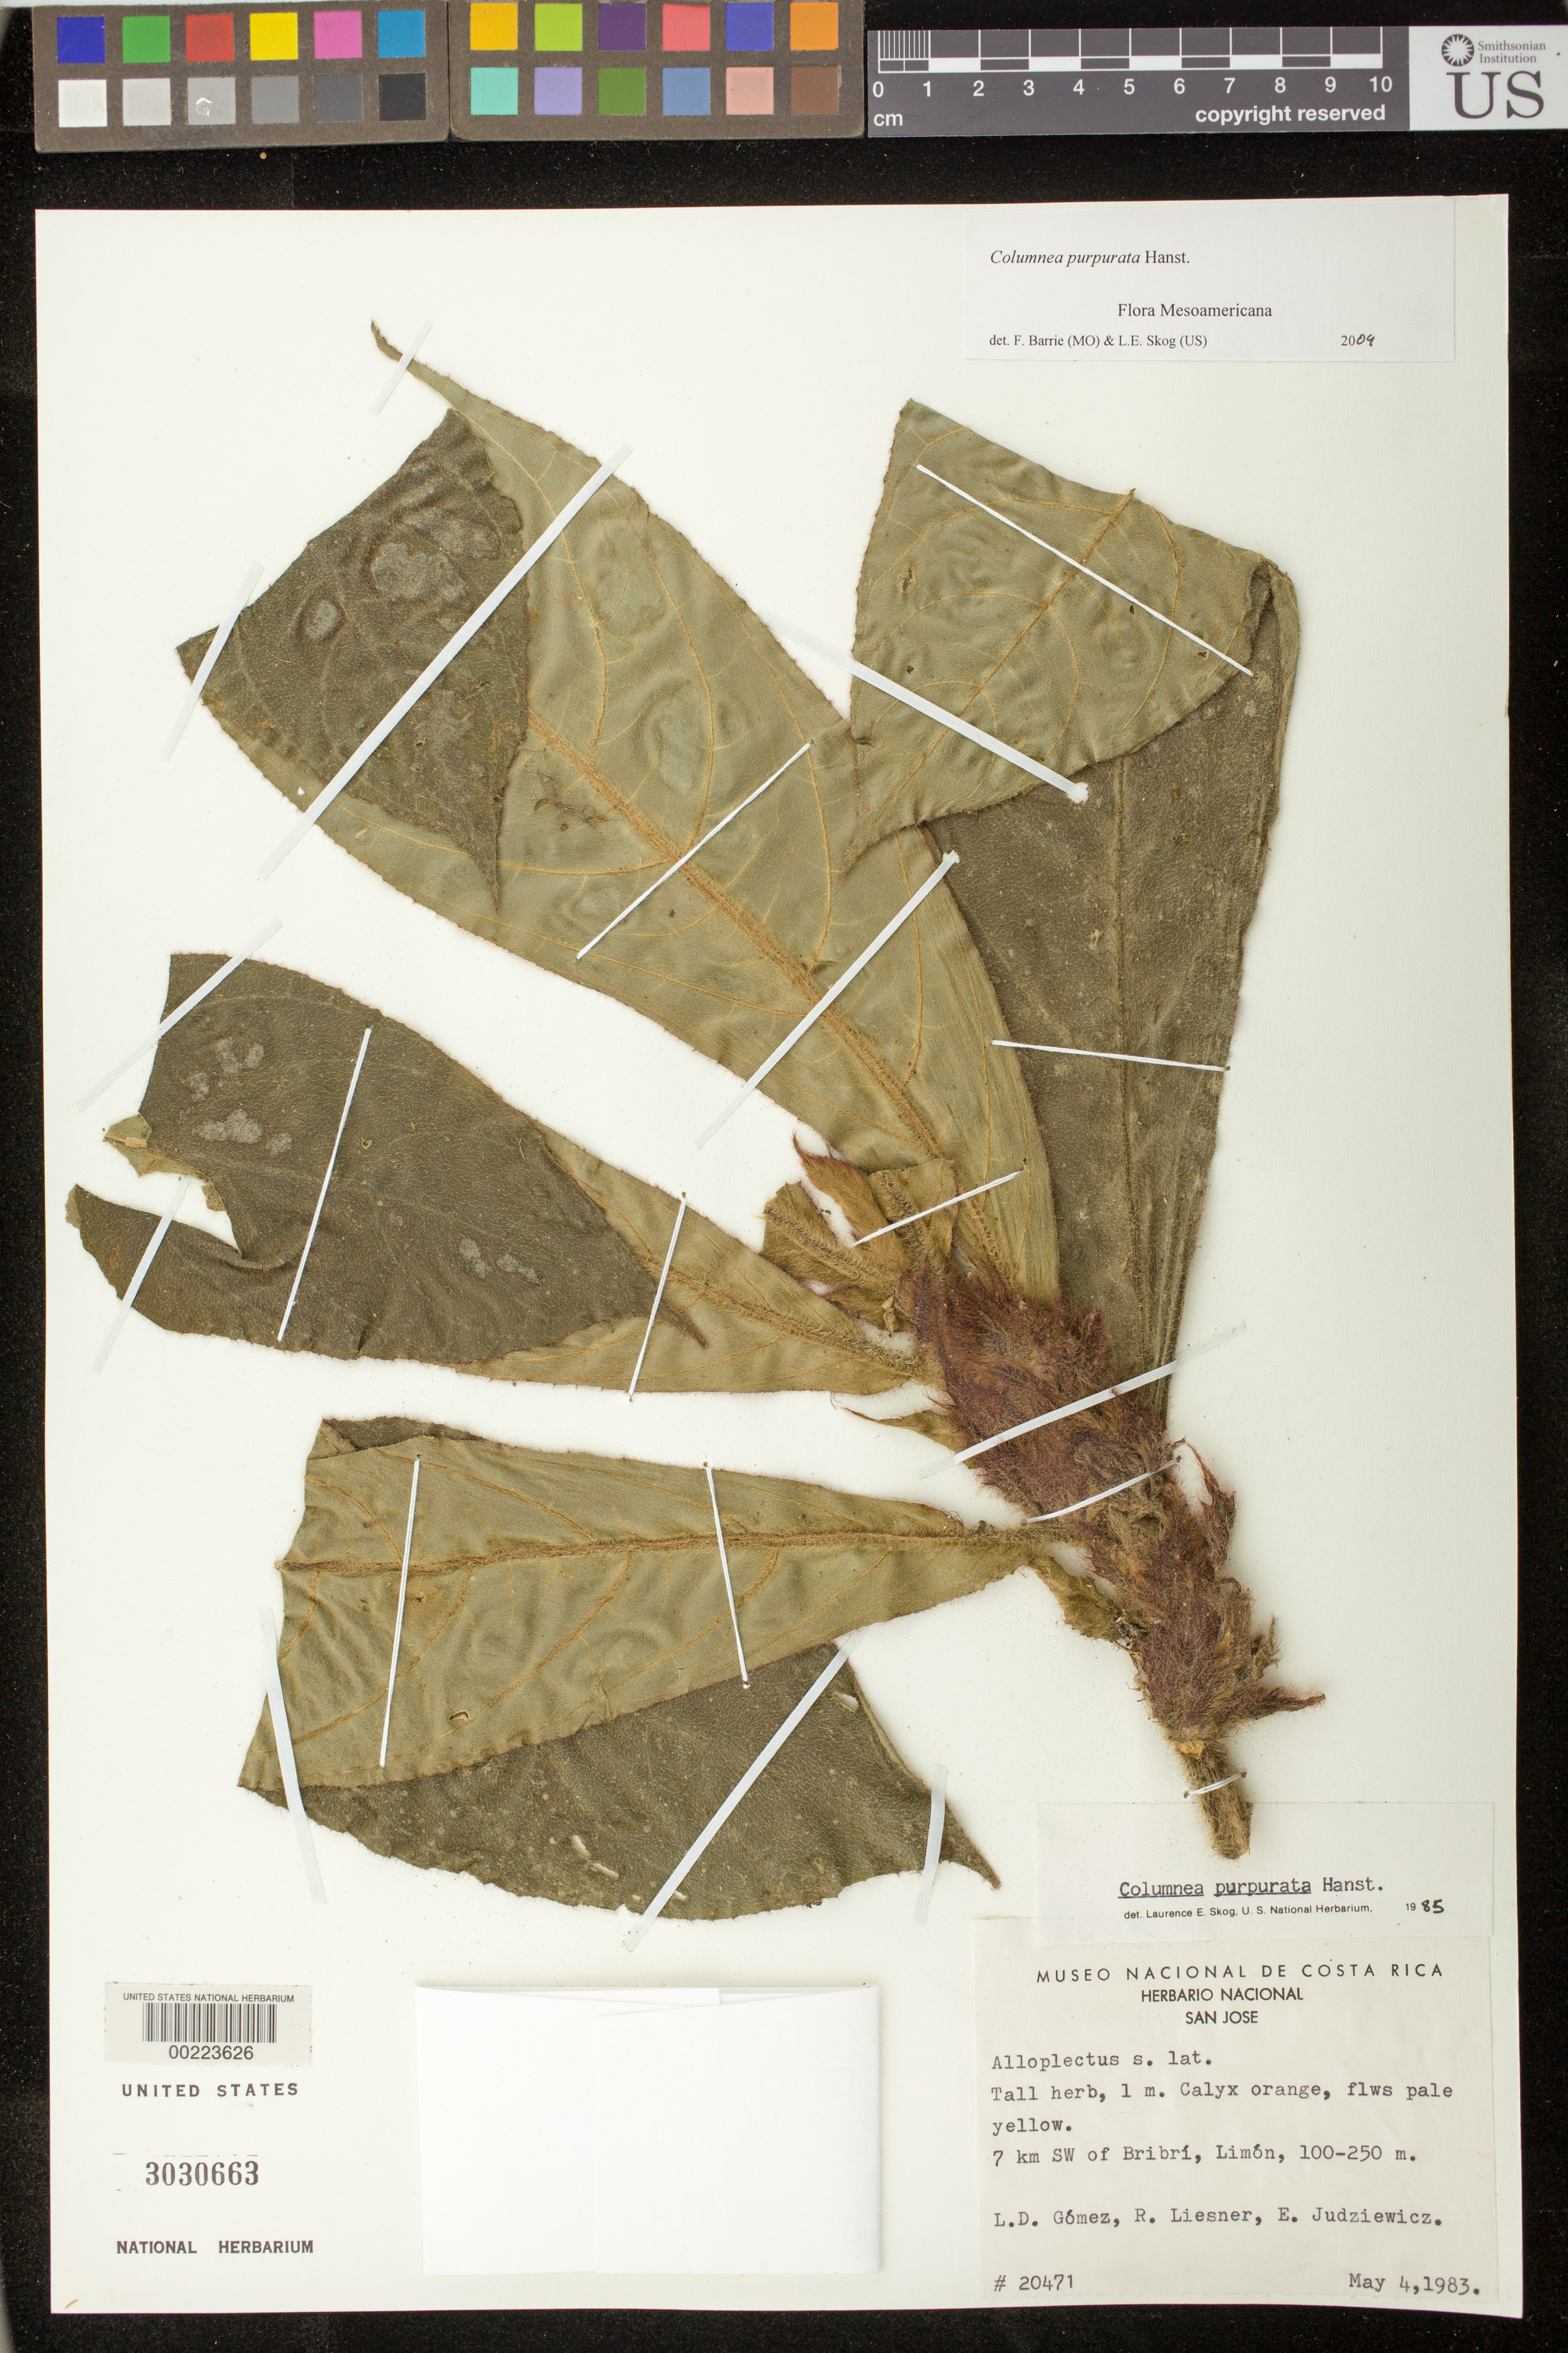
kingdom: Plantae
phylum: Tracheophyta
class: Magnoliopsida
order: Lamiales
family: Gesneriaceae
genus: Columnea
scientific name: Columnea purpurata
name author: Hanst.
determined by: Skog, Laurence E.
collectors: L. D. Gómez, R. L. Liesner & E. J. Judziewicz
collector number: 20471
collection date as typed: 04 May 1983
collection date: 1983-05-04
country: Costa Rica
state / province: Limón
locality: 7 km SW of Bribrí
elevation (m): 100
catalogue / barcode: US 3030663